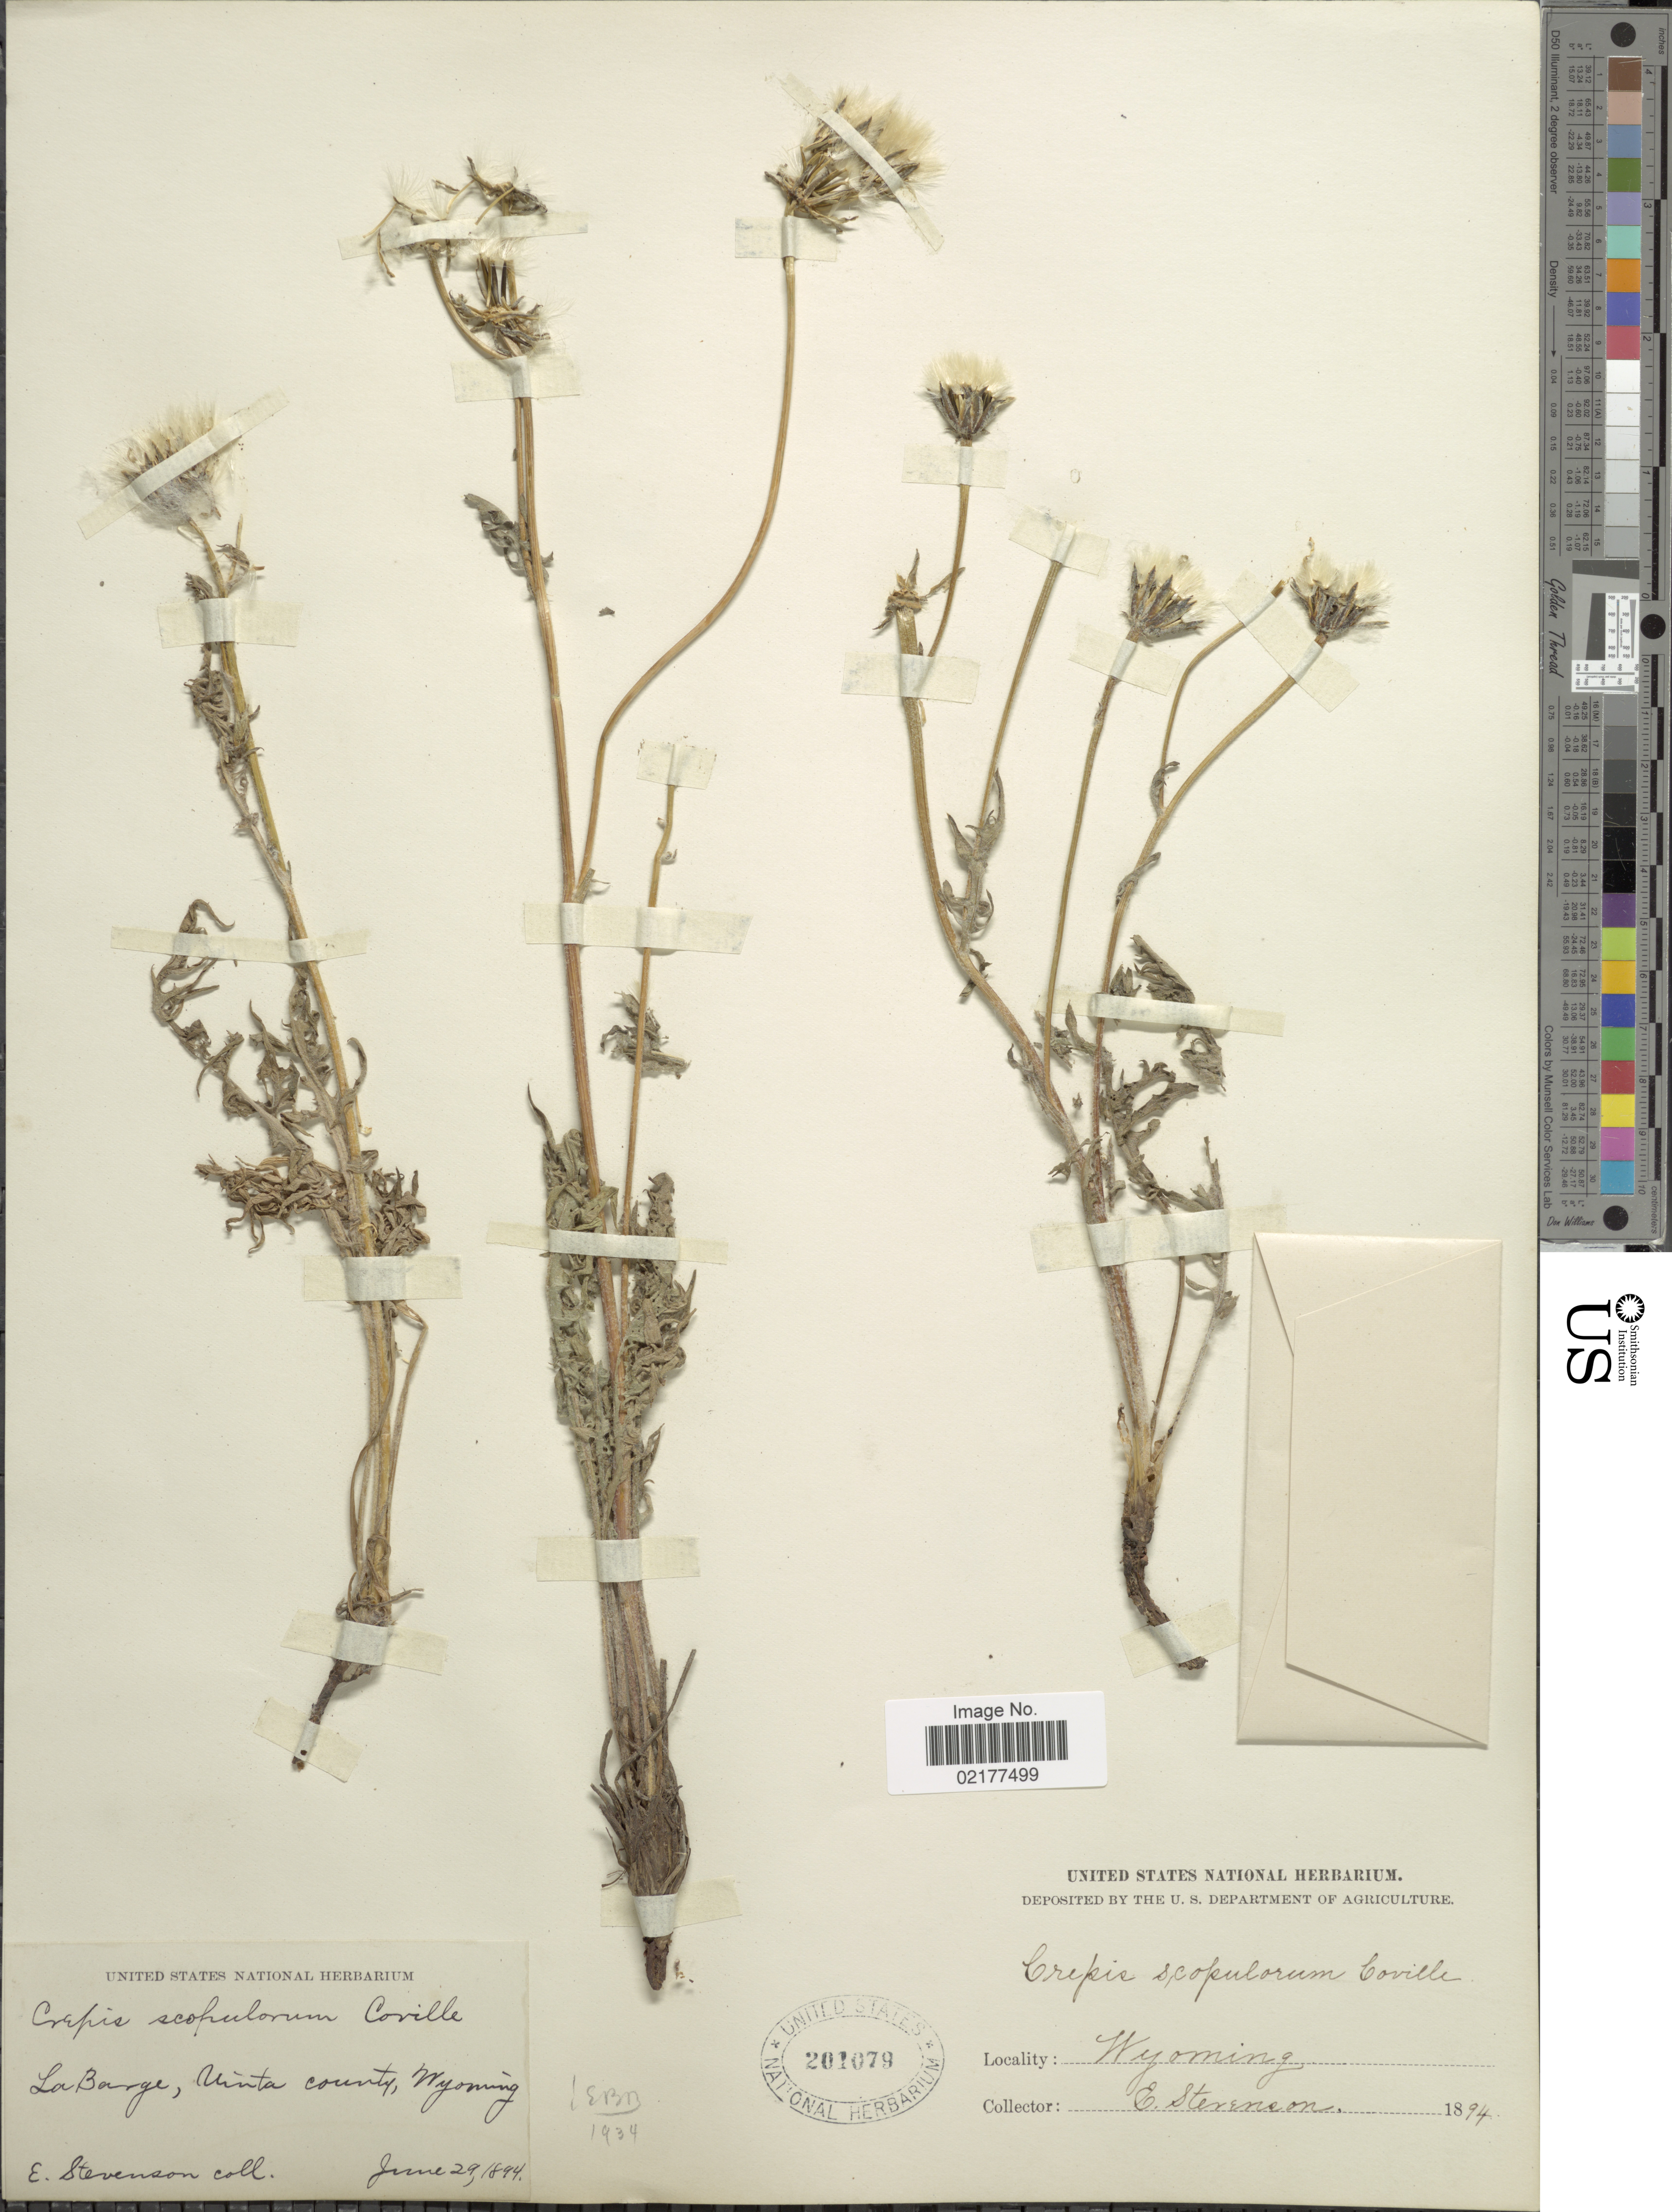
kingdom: Plantae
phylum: Tracheophyta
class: Magnoliopsida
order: Asterales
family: Asteraceae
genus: Crepis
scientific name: Crepis modocensis subsp. modocensis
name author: Greene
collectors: E. Stevenson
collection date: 1894-06-29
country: United States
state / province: Wyoming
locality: La Barge, Uinta County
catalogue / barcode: US 201079